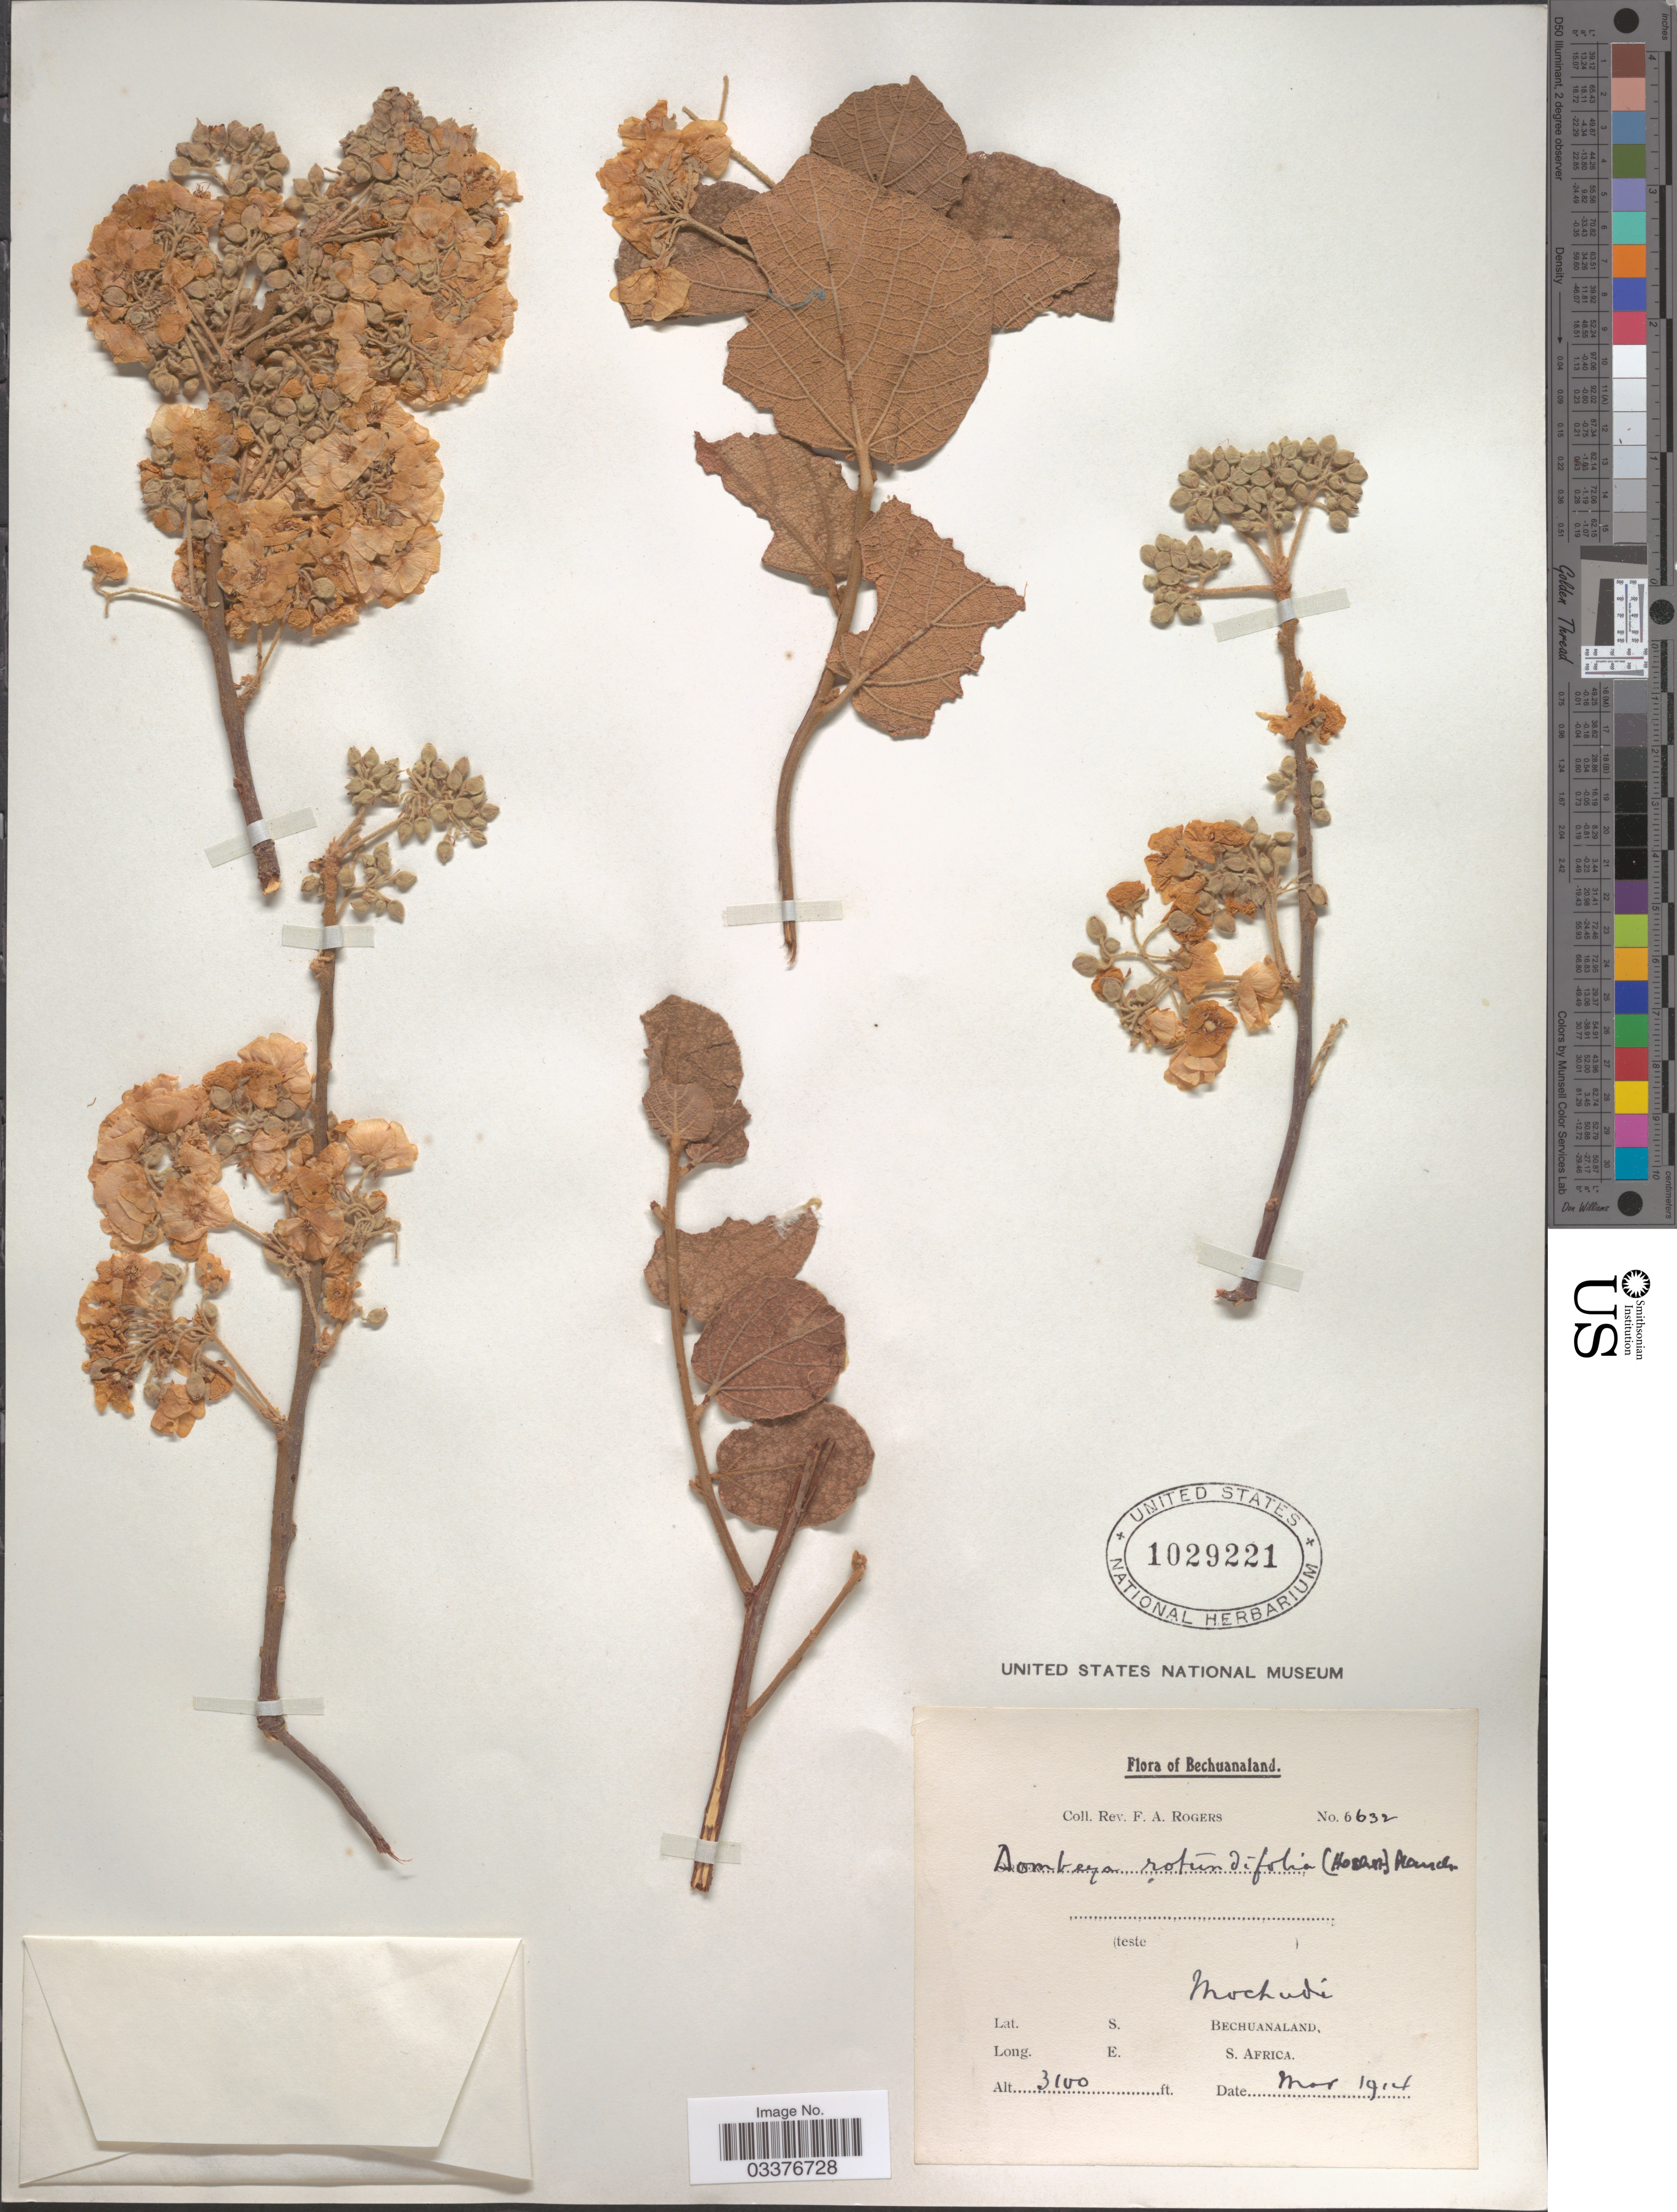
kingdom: Plantae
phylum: Tracheophyta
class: Magnoliopsida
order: Malvales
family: Malvaceae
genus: Dombeya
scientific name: Dombeya rotundifolia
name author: (Hochst.) Planch.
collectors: F. A. Rogers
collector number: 6632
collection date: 1914-03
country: Botswana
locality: Mochudi. Bechuanaland, S. Africa.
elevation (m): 945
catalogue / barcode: US 1029221